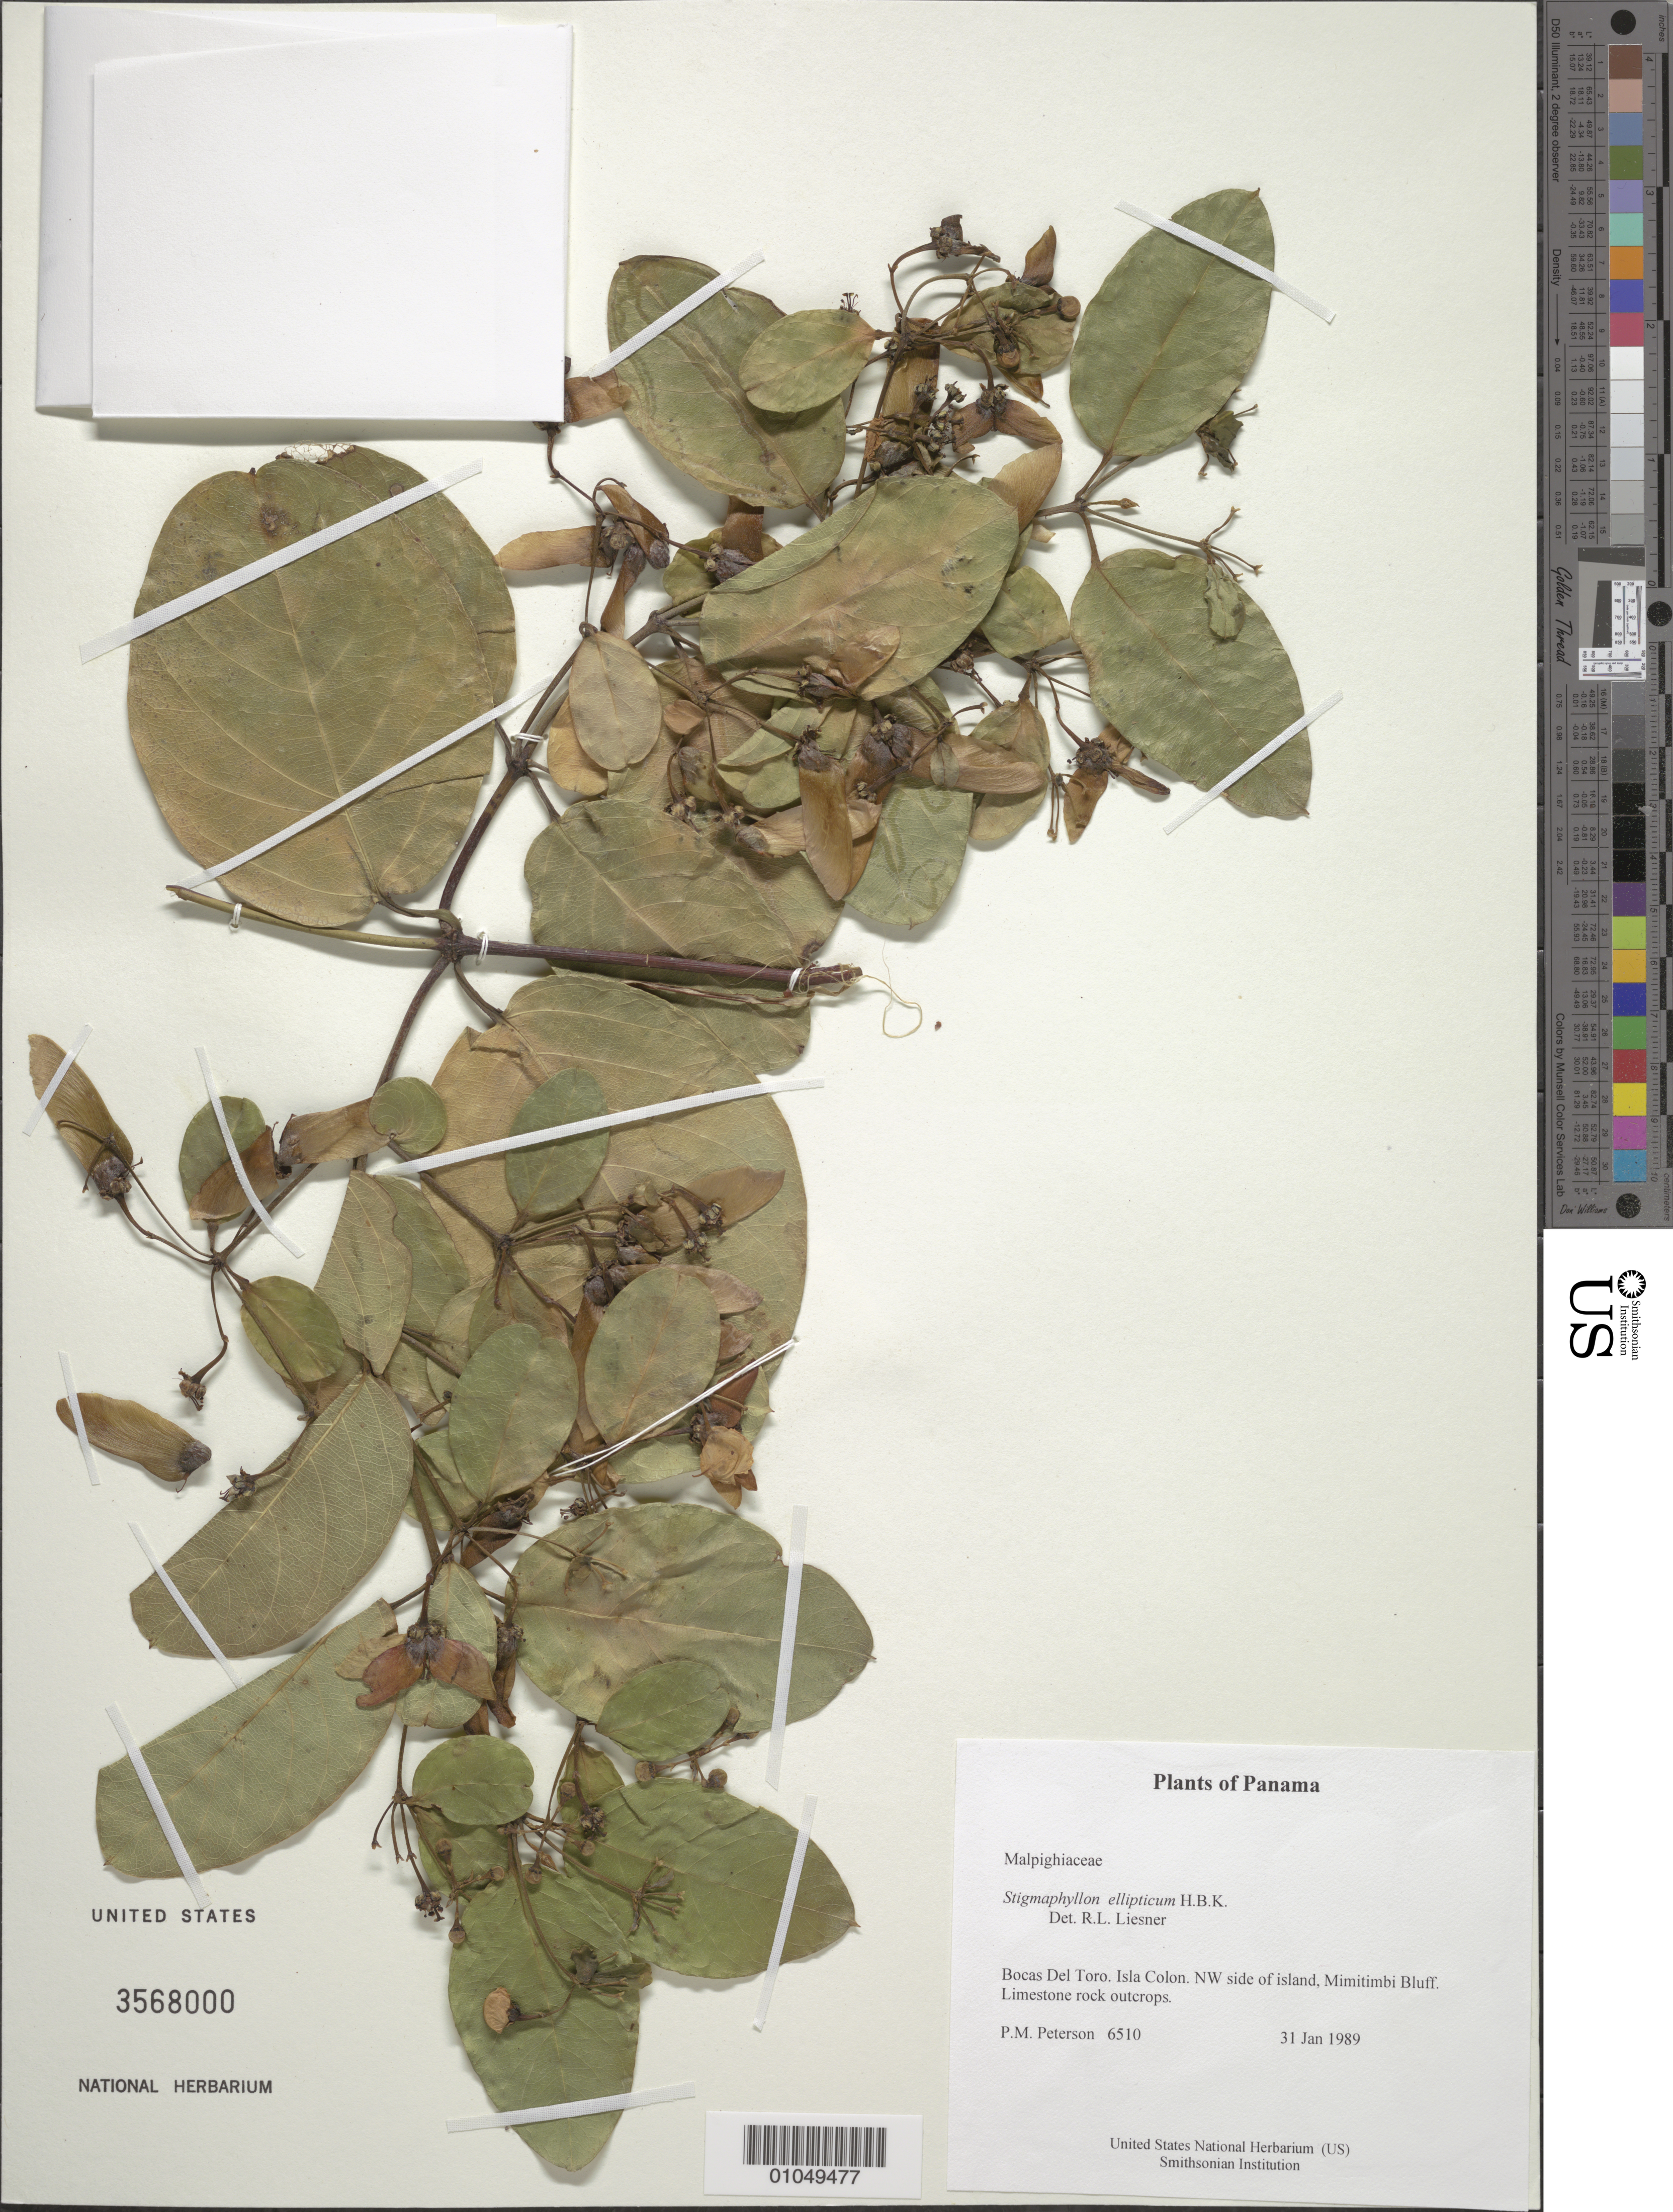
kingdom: Plantae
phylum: Tracheophyta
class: Magnoliopsida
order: Malpighiales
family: Malpighiaceae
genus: Stigmaphyllon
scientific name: Stigmaphyllon ellipticum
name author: (Kunth) A. Juss.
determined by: Liesner, R. L.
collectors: P. M. Peterson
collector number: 06510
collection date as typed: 31 Jan 1989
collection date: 1989-01-31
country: Panama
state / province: Bocas del Toro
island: Colón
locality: NW side of island, Mimitimbi Bluff.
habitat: Limestone rock outcrops.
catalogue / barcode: US 3568000